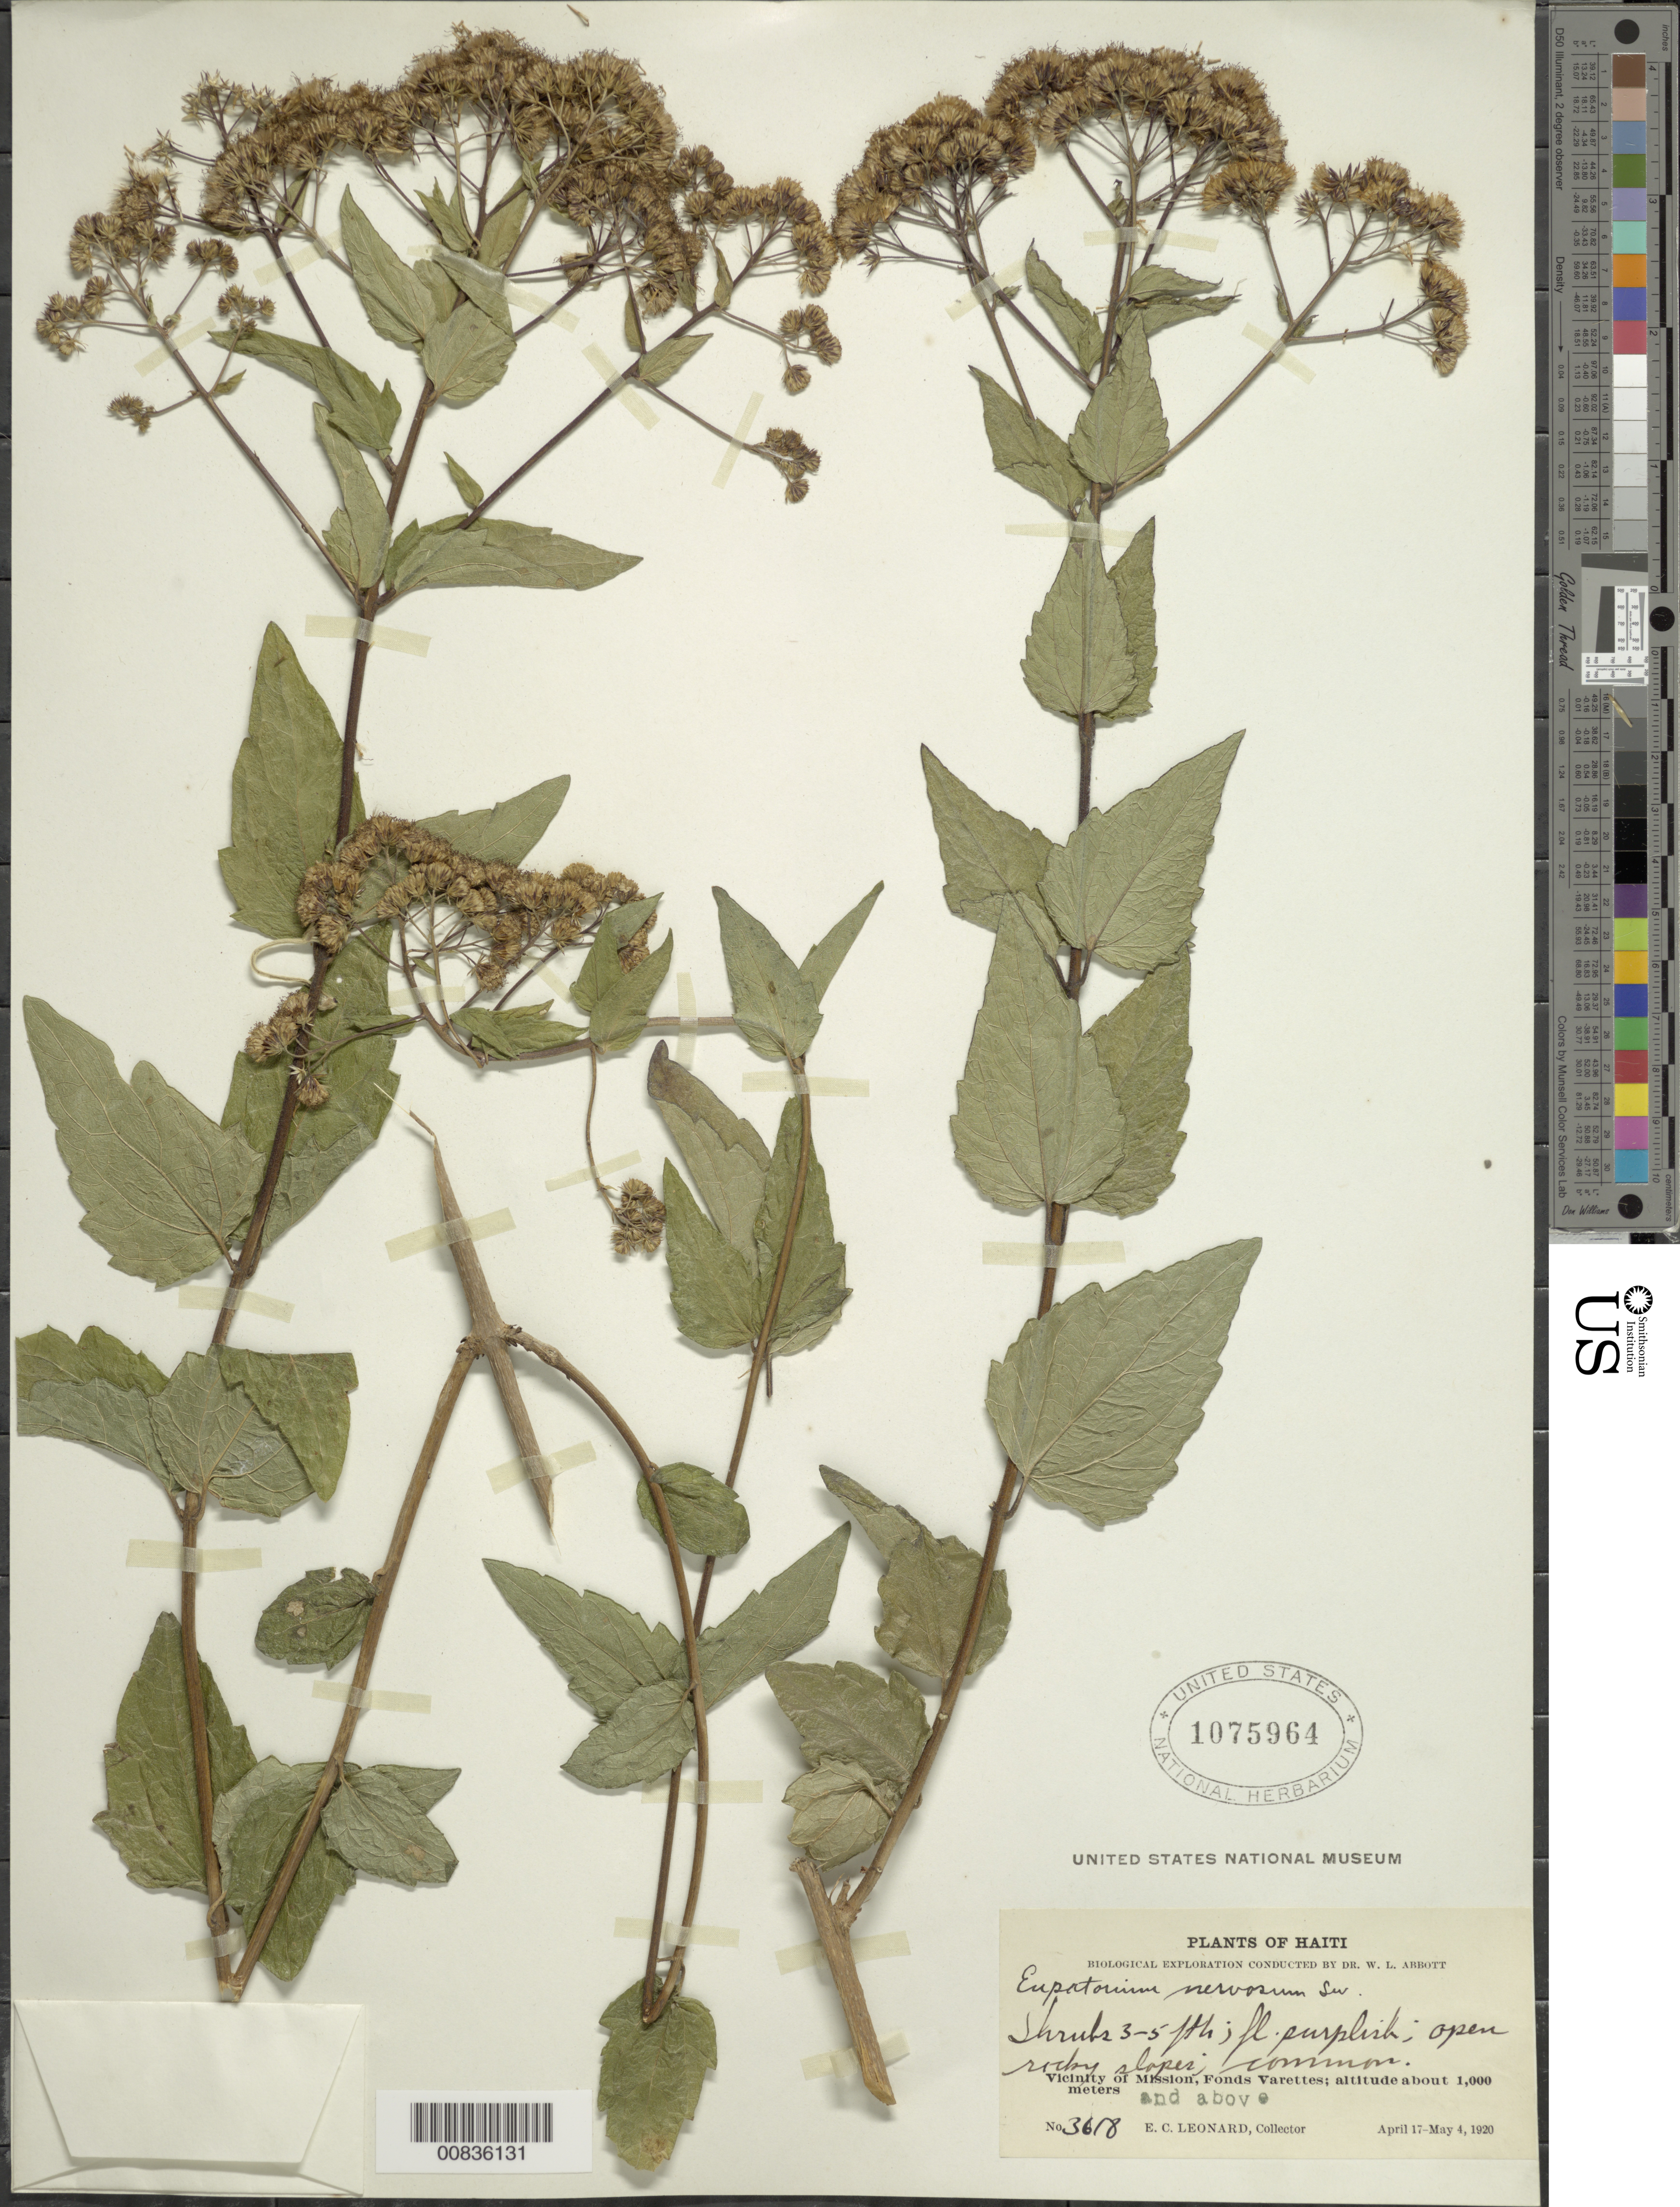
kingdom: Plantae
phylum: Tracheophyta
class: Magnoliopsida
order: Asterales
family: Asteraceae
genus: Koanophyllon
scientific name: Koanophyllon nervosum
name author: (Sw.) R.M. King & H. Rob.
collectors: E. C. Leonard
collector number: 3618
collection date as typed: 17 Apr 1920 to 04 May 1920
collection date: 1920-04-17/1920-05-04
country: Haiti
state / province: Ouest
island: Hispaniola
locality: Vicinity of Mission, Fond Verrettes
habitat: Open rocky slopes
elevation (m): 1000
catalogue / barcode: US 1075964